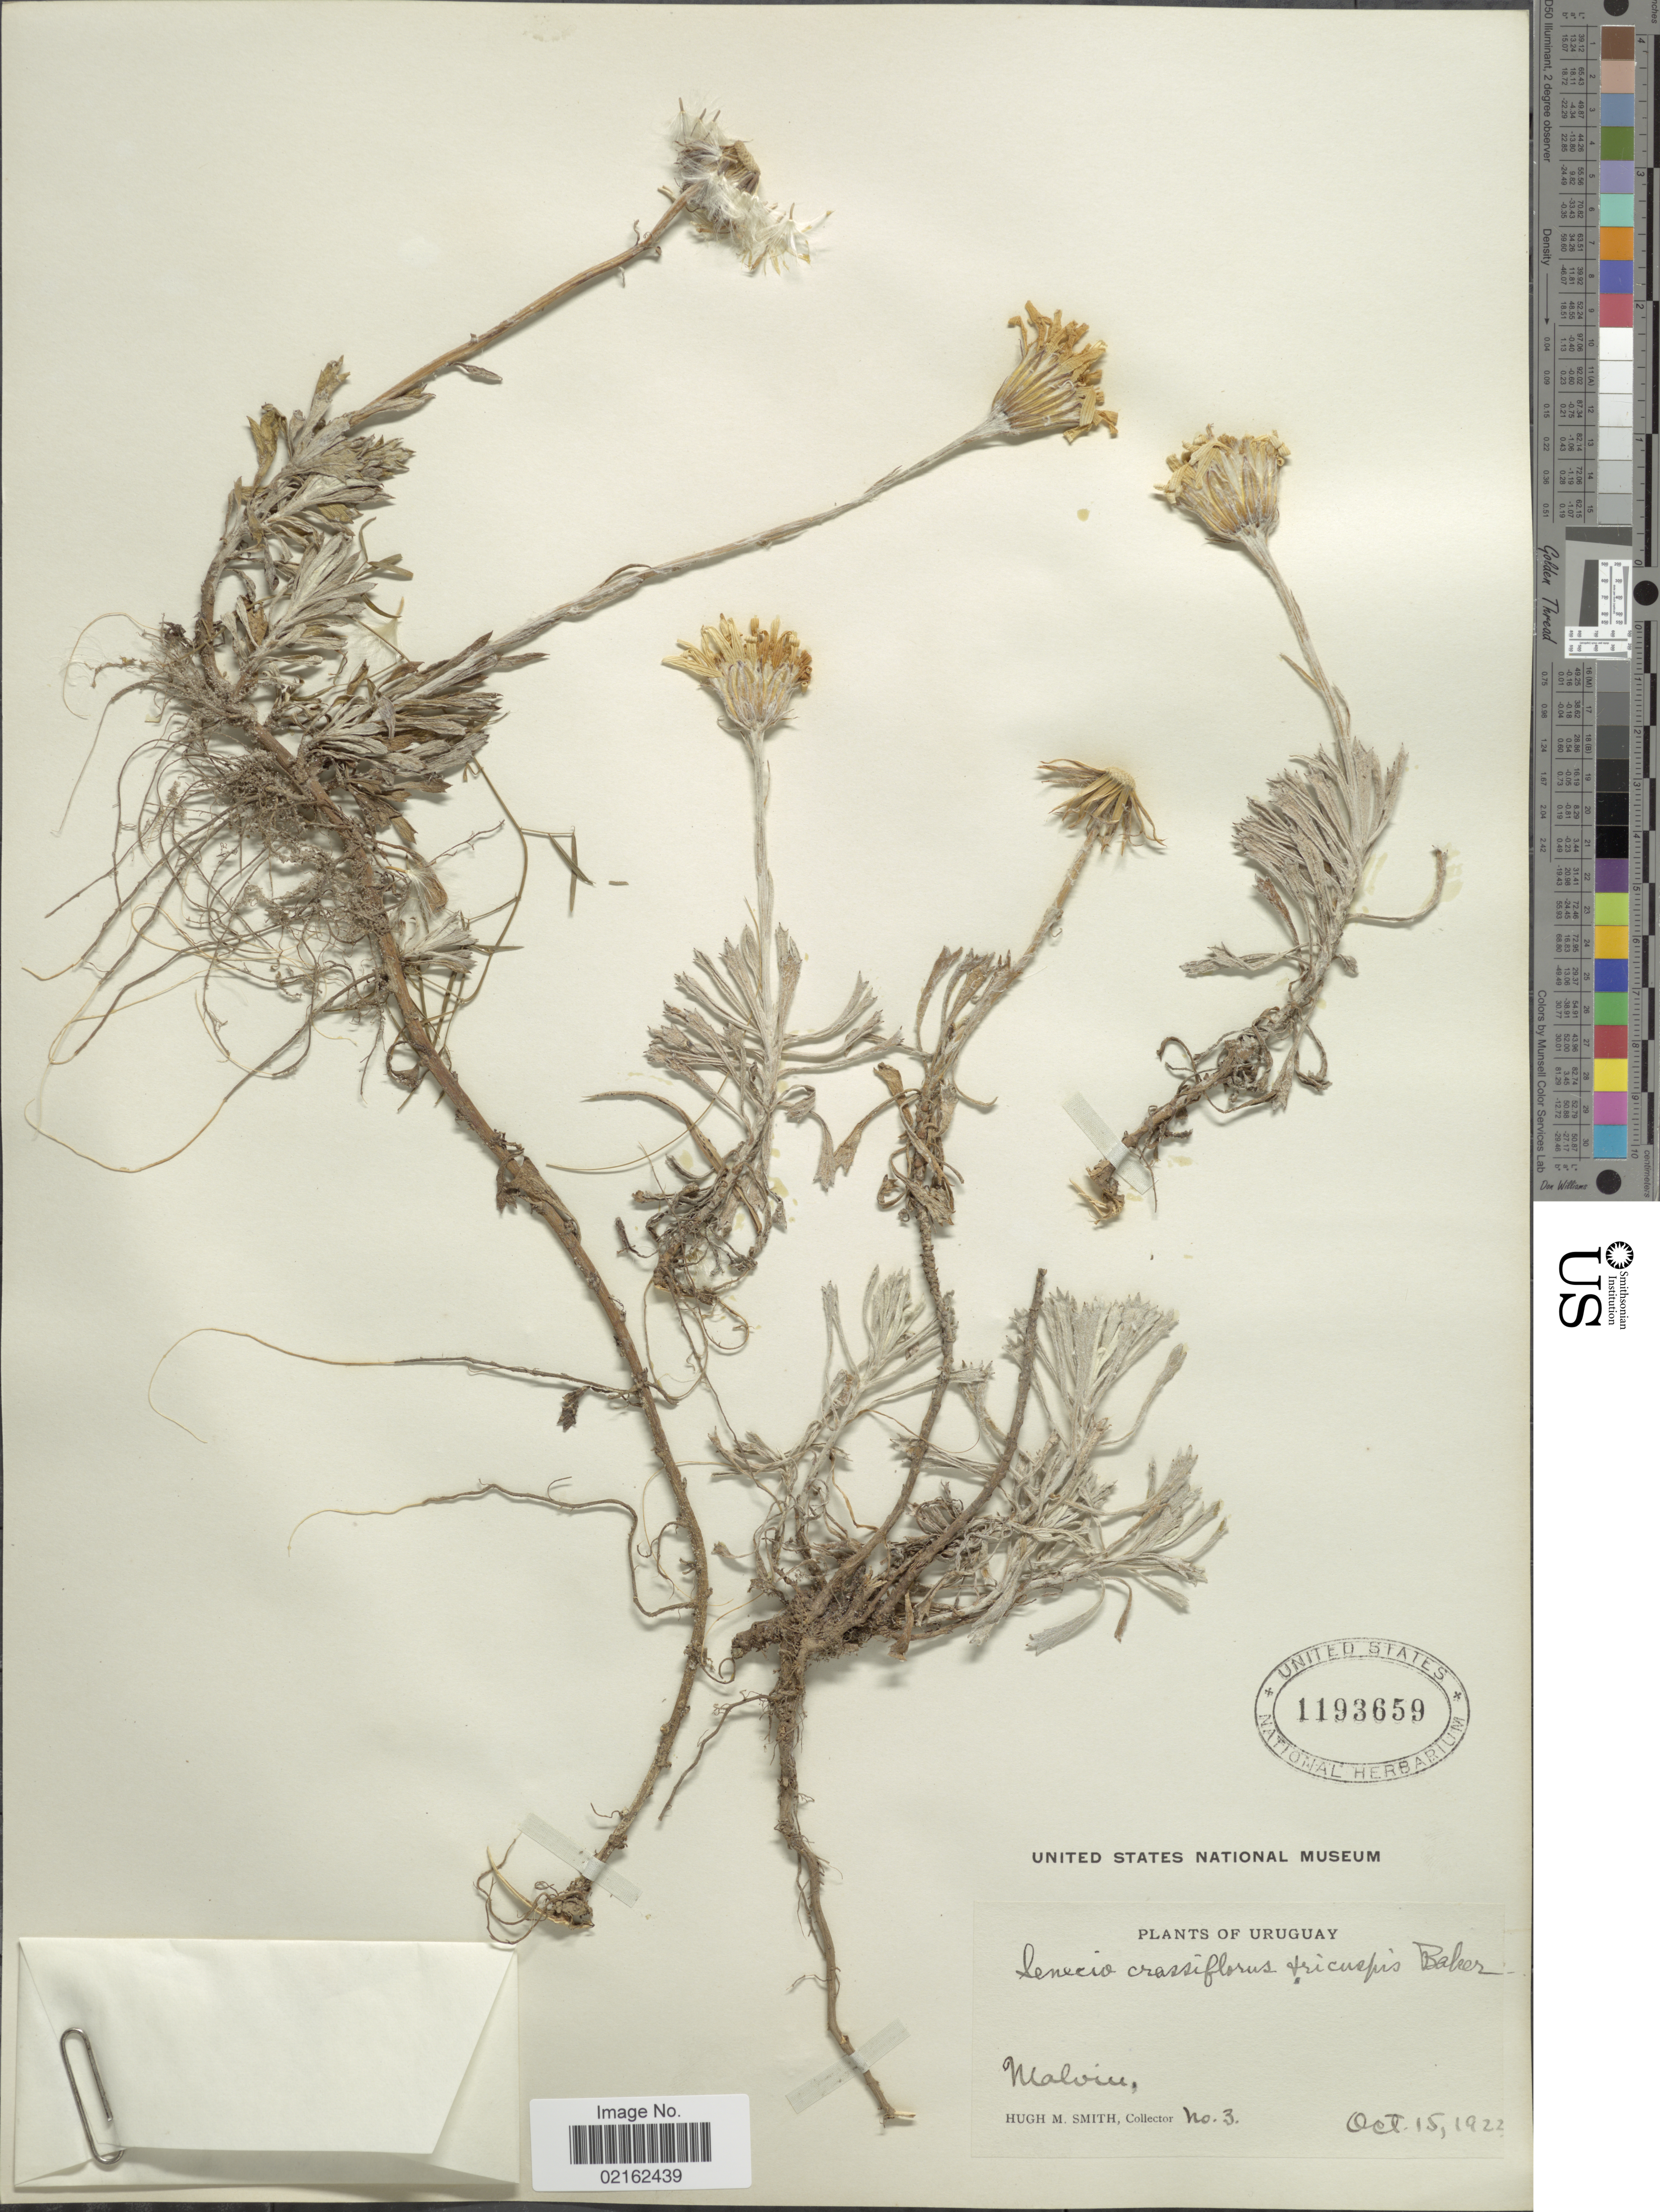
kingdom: Plantae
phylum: Tracheophyta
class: Magnoliopsida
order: Asterales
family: Asteraceae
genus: Senecio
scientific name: Senecio crassiflorus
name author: (Poir.) DC.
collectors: H. M. Smith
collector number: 3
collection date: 1922-10-15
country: Uruguay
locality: Malvin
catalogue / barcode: US 1193659